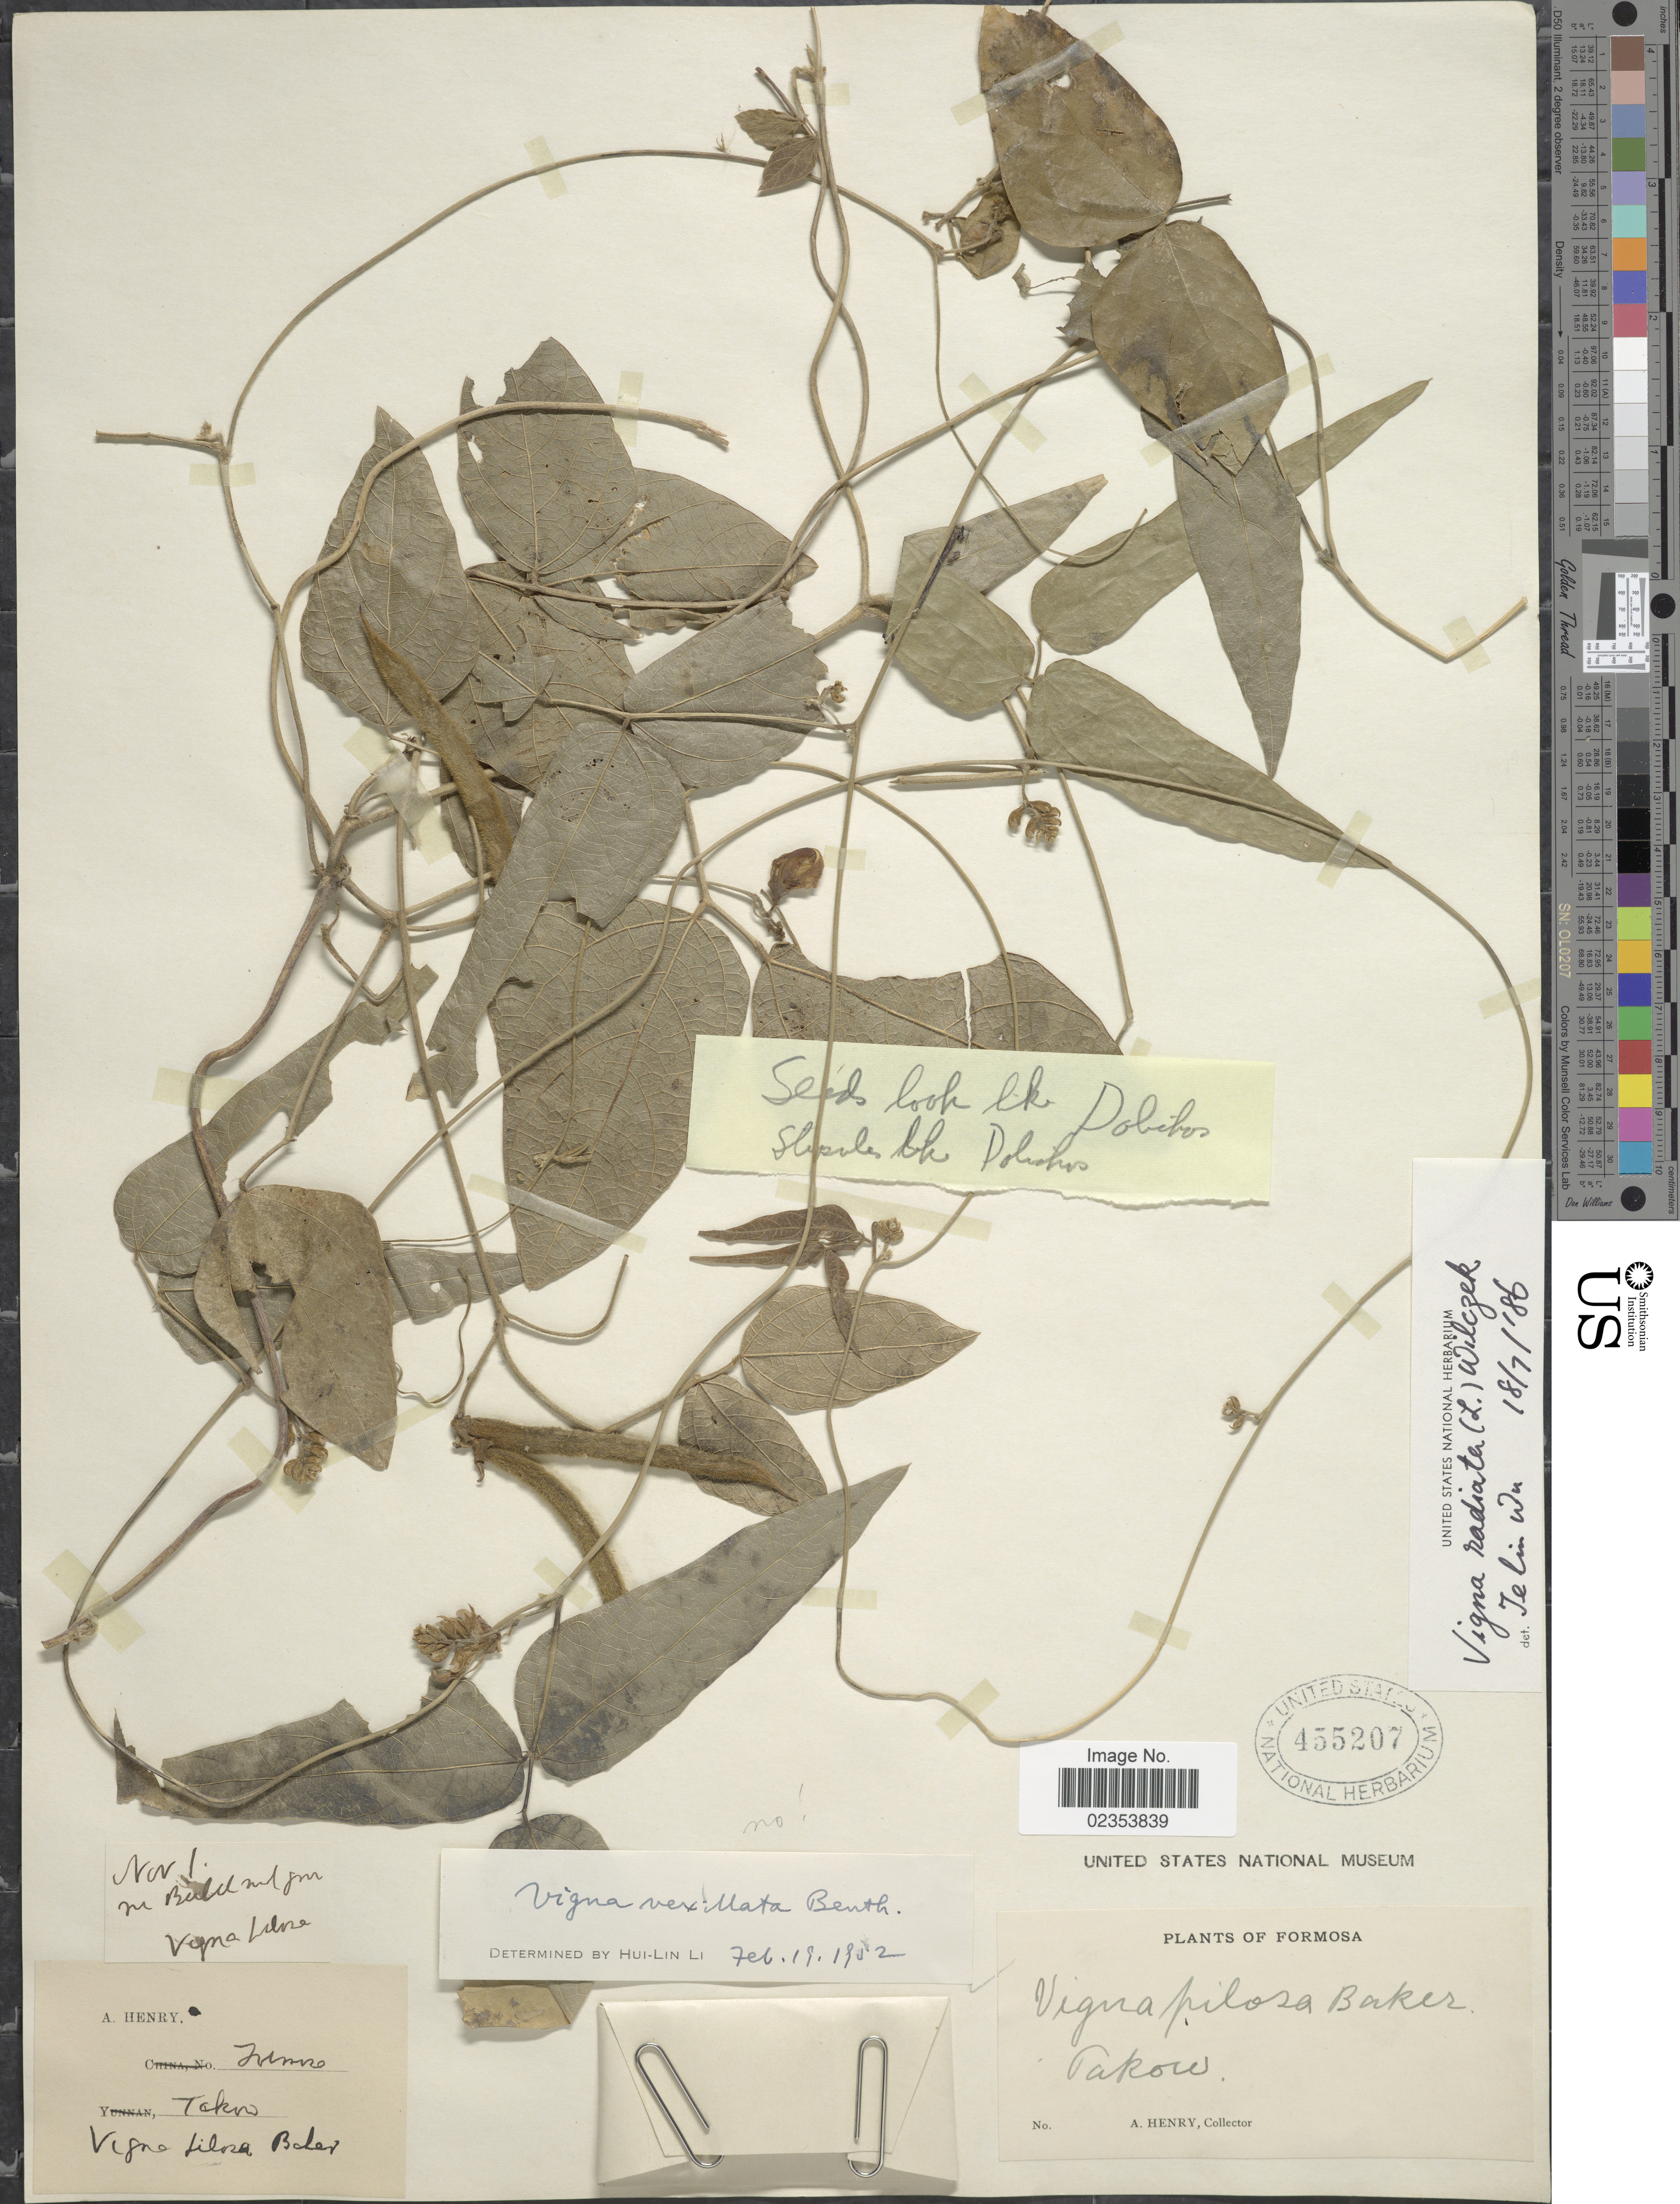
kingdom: Plantae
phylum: Tracheophyta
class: Magnoliopsida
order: Fabales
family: Fabaceae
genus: Vigna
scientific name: Vigna radiata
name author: (L.) R. Wilczek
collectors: A. Henry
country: Taiwan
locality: Takow. Formosa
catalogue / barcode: US 455207